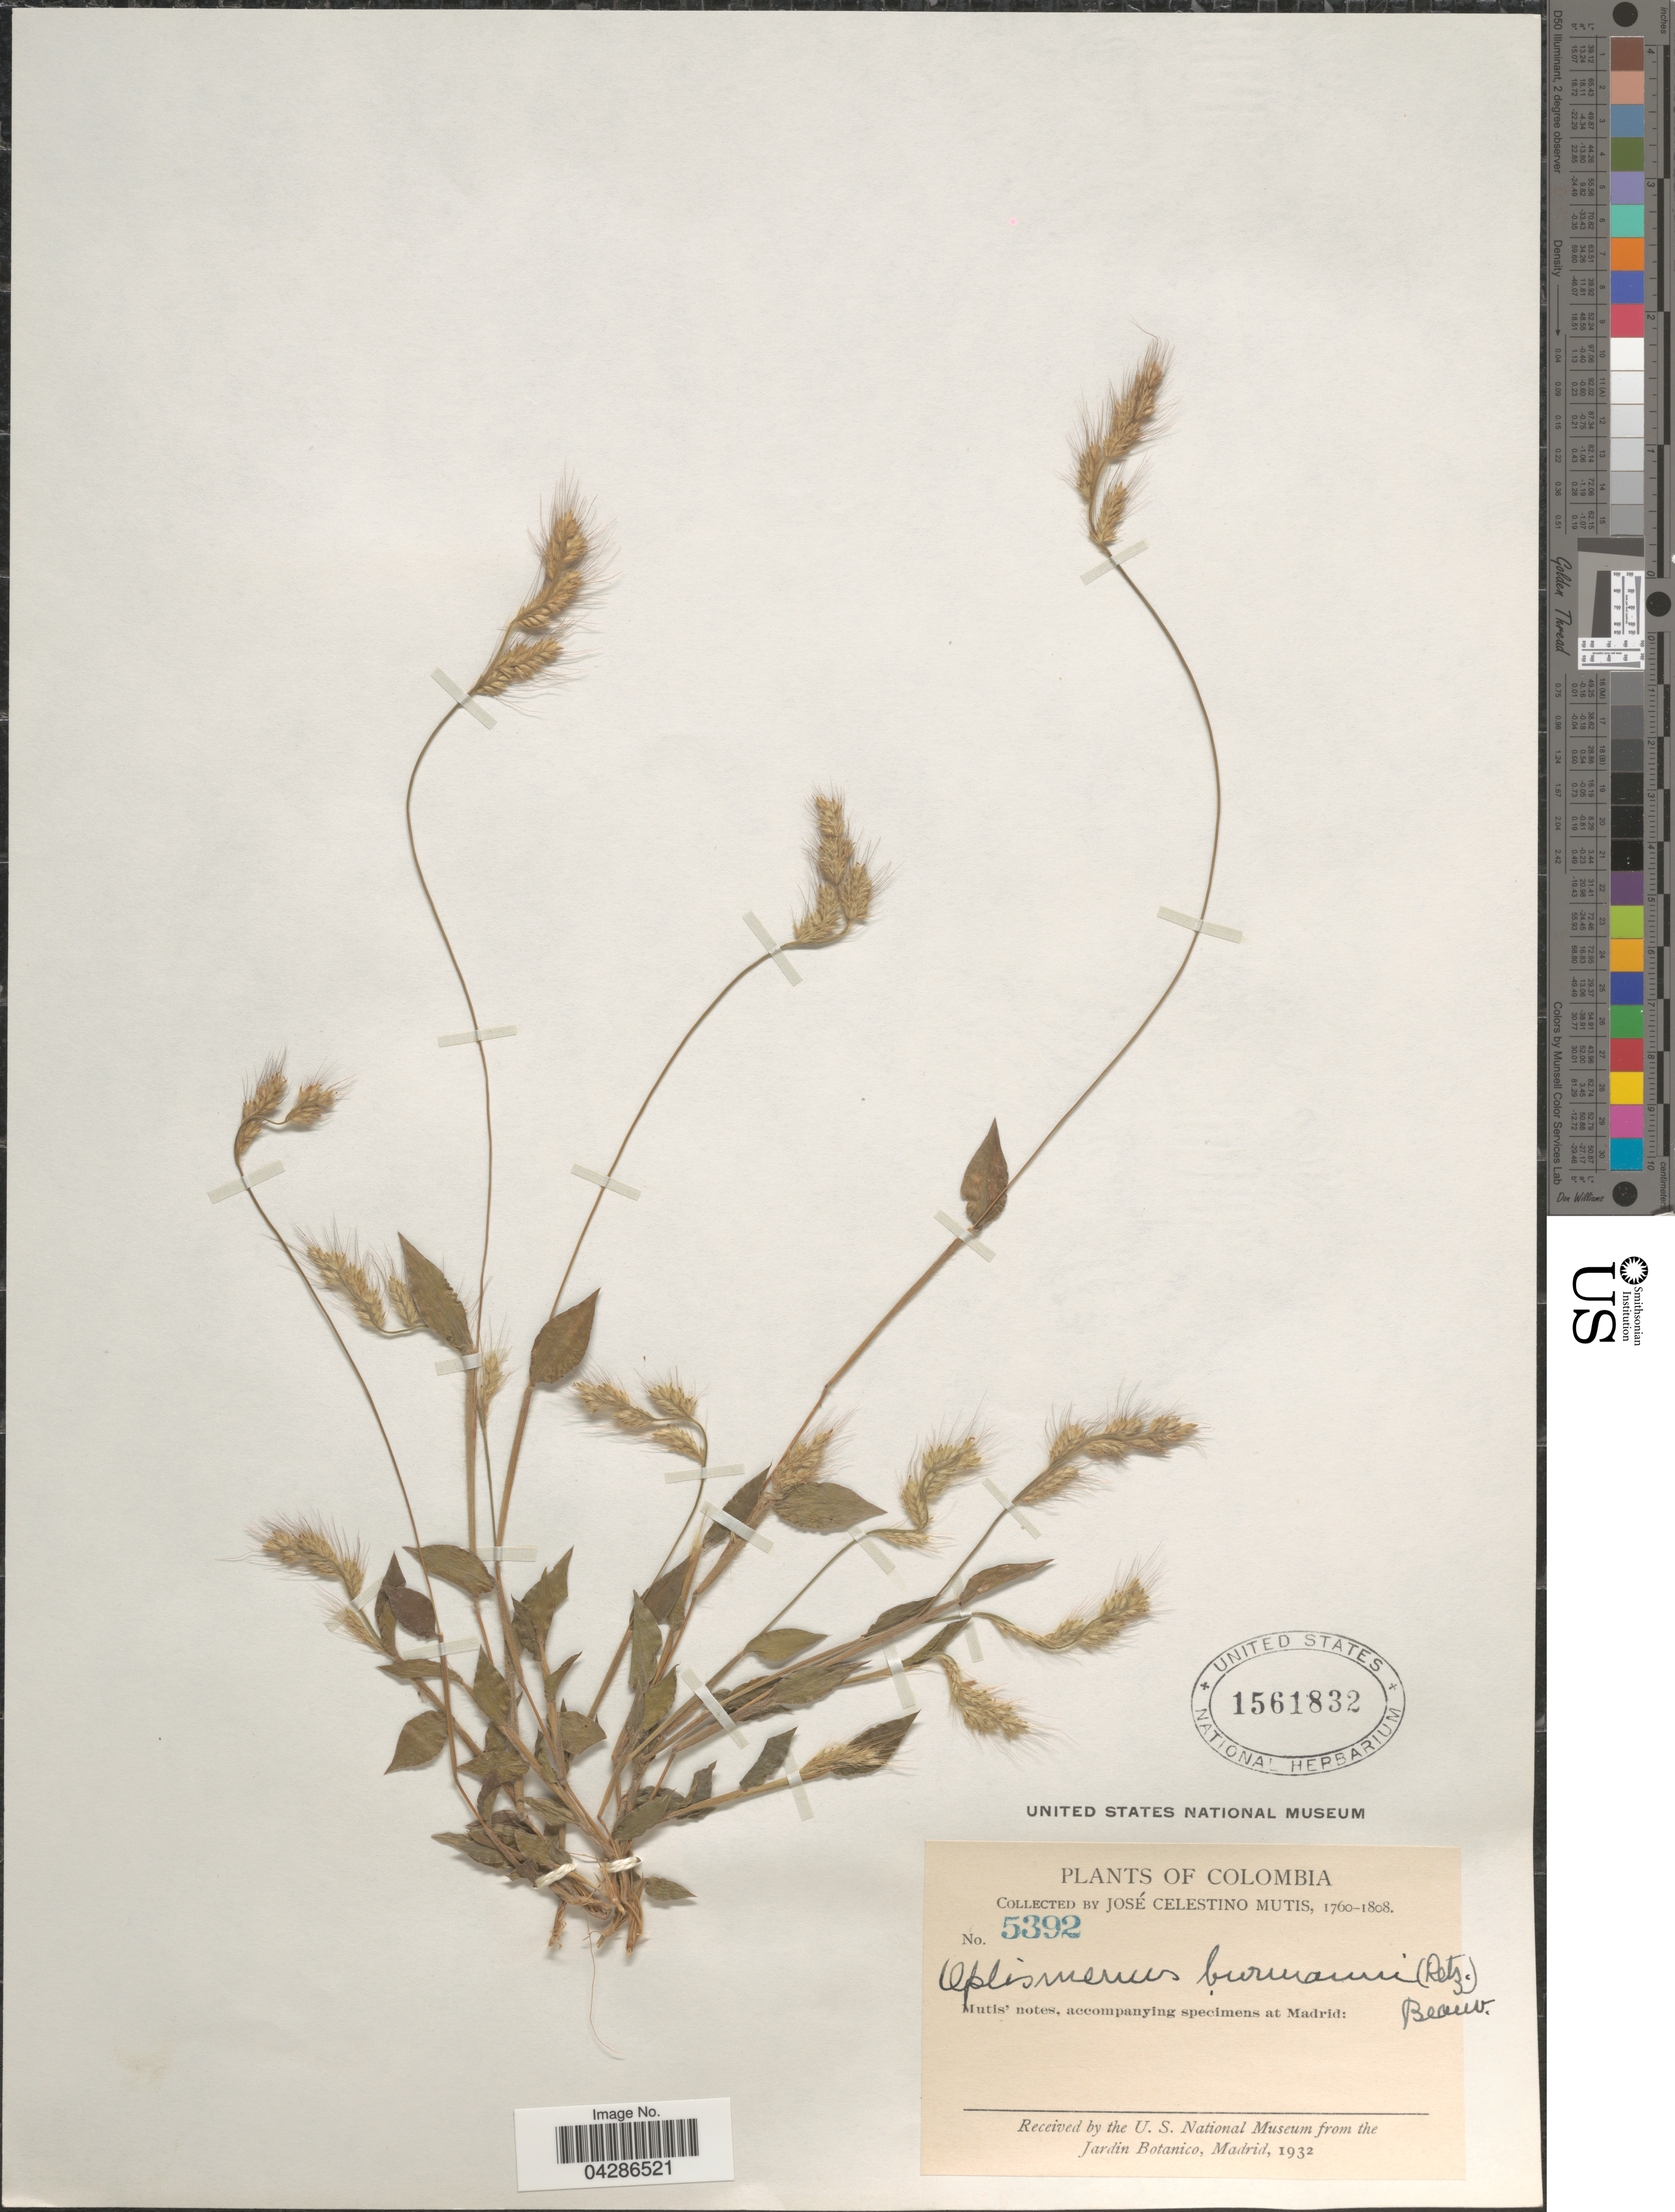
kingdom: Plantae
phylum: Tracheophyta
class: Liliopsida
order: Poales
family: Poaceae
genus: Oplismenus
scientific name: Oplismenus burmannii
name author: (Retz.) P. Beauv.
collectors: J. C. B. Mutis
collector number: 5392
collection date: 1760/1808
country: Colombia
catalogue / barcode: US 1561832